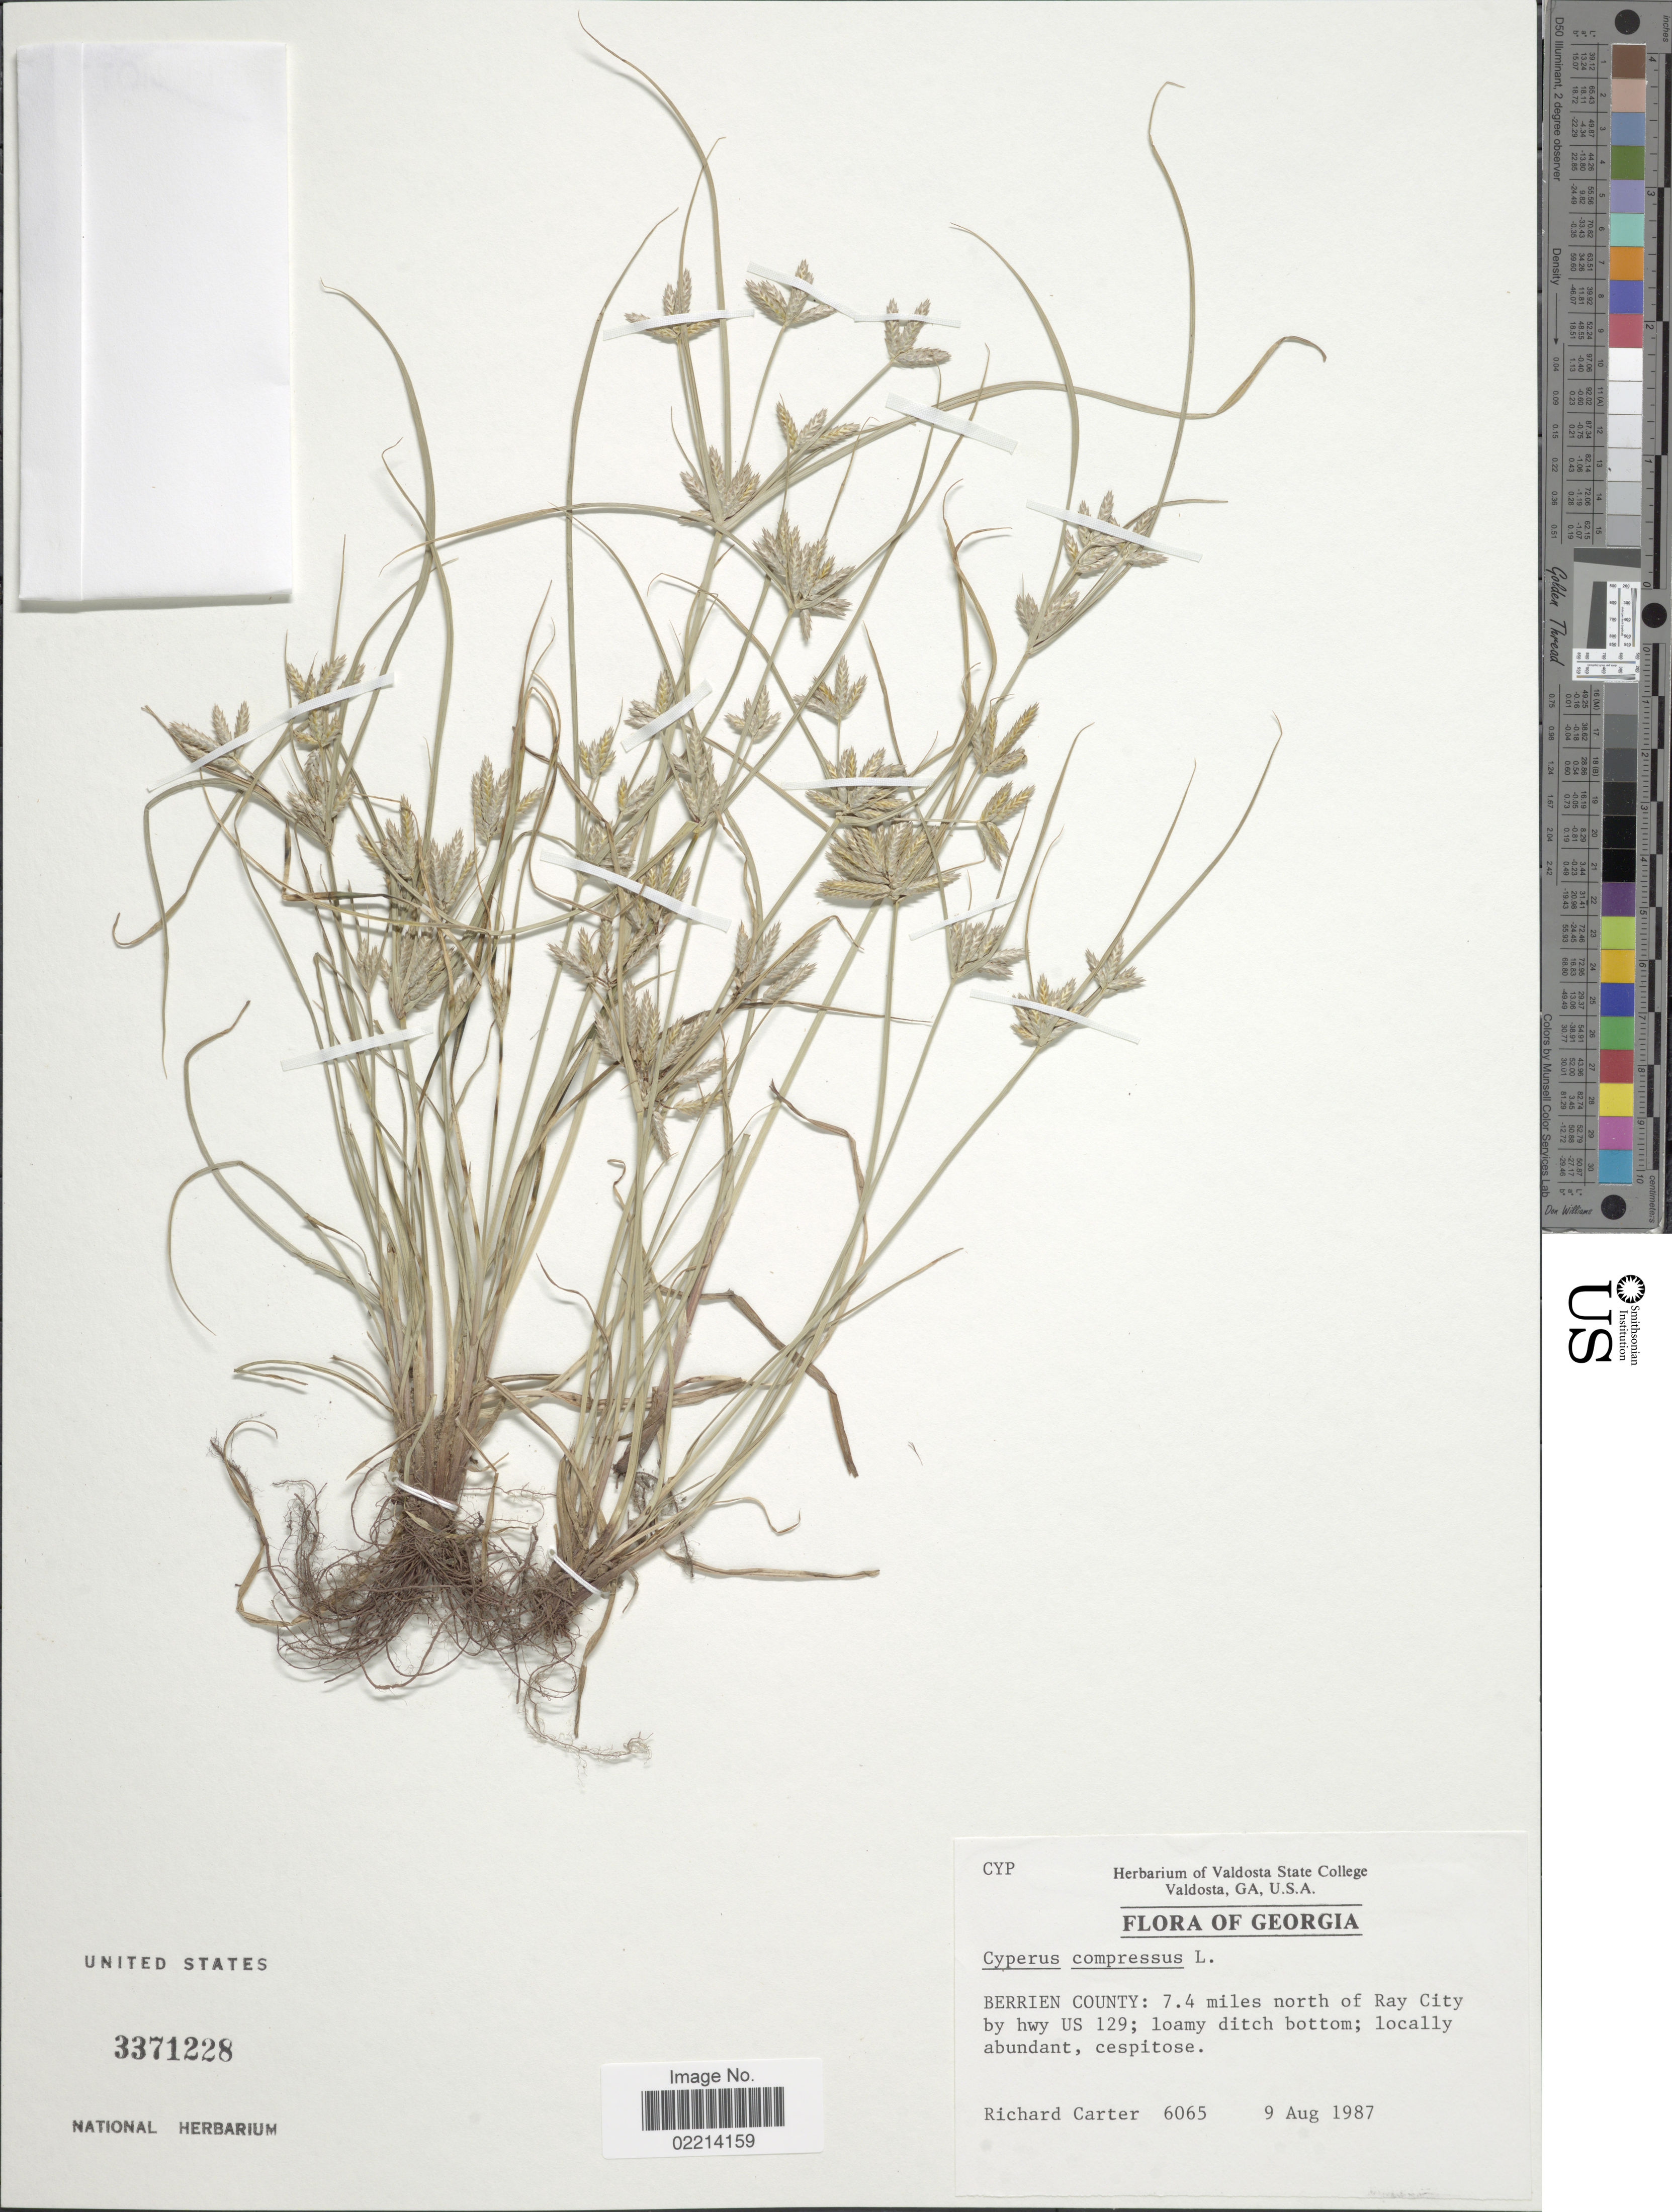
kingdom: Plantae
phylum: Tracheophyta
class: Liliopsida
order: Poales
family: Cyperaceae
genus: Cyperus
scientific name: Cyperus compressus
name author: L.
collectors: R. Carter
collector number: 6065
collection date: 1987-08-09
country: United States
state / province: Georgia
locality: Berrien County: 7.4 miles north of Ray City by hwy US 129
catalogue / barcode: US 3371228